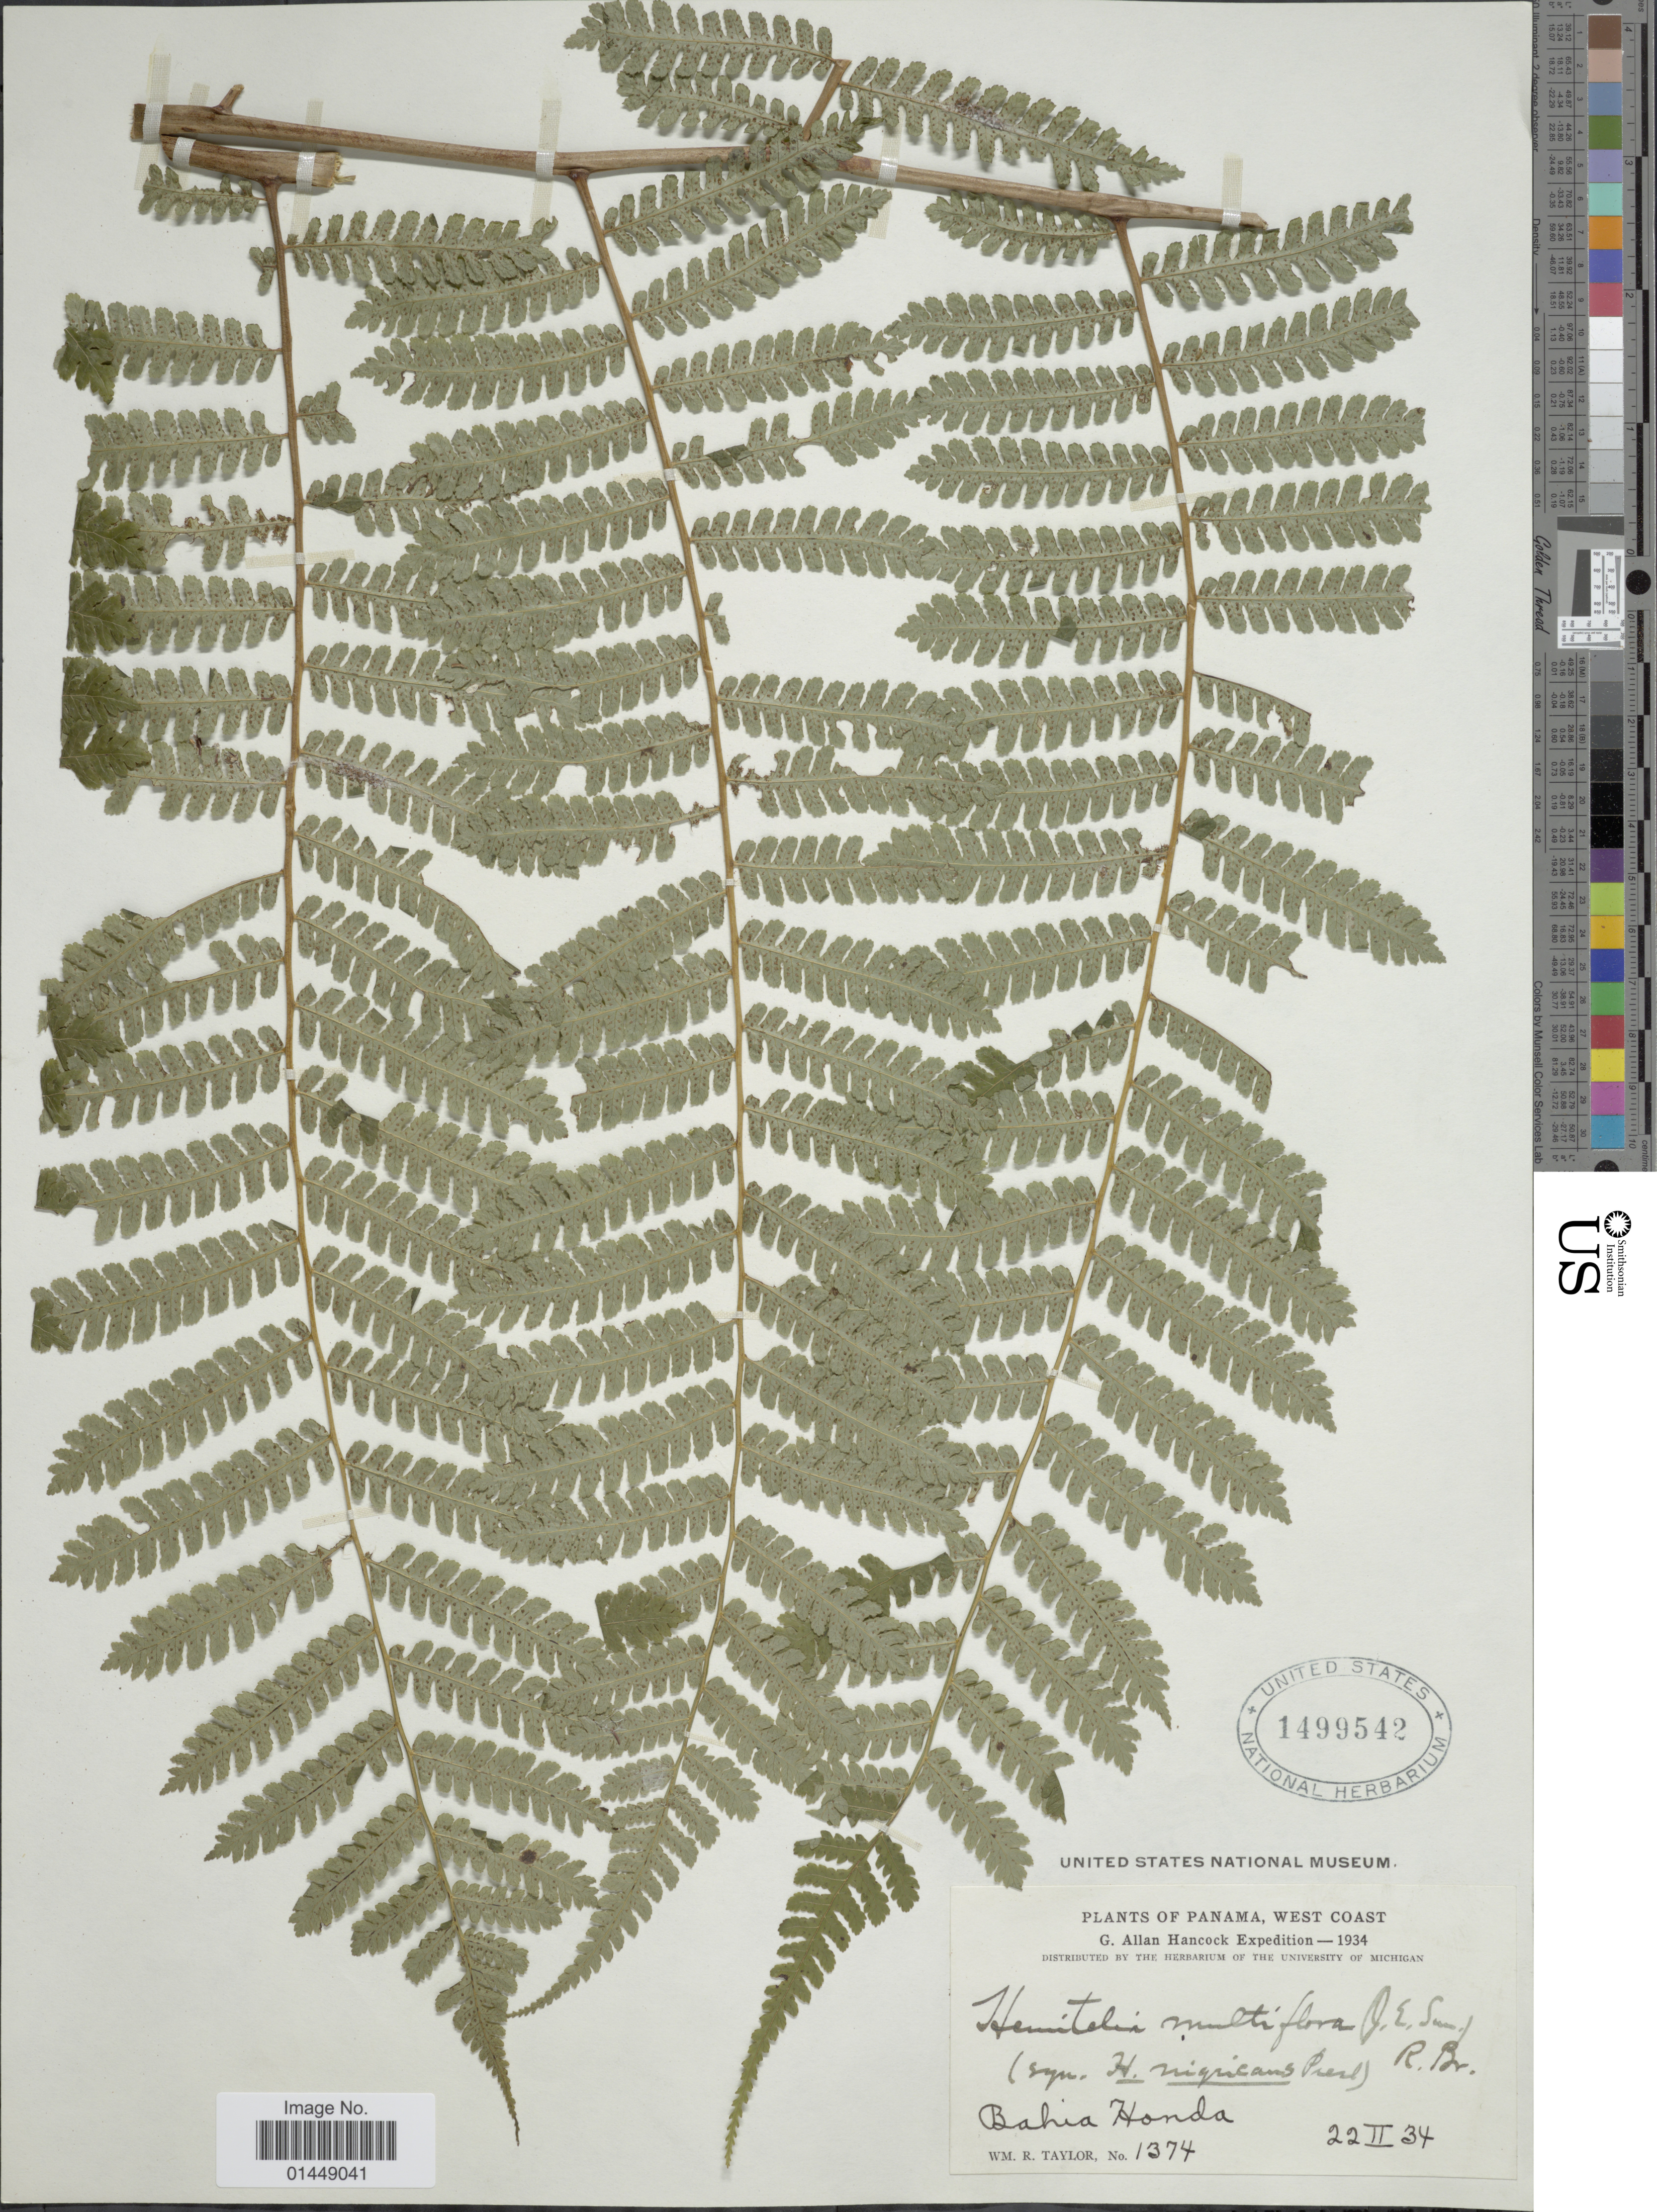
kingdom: Plantae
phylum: Tracheophyta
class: Polypodiopsida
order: Cyatheales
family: Cyatheaceae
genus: Cyathea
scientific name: Cyathea multiflora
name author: Sm.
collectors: W. R. Taylor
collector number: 1374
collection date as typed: Transcribed d/m/y: 22/2/34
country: Panama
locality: Panama, West Coast. Bahia Honda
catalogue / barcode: US 1499542